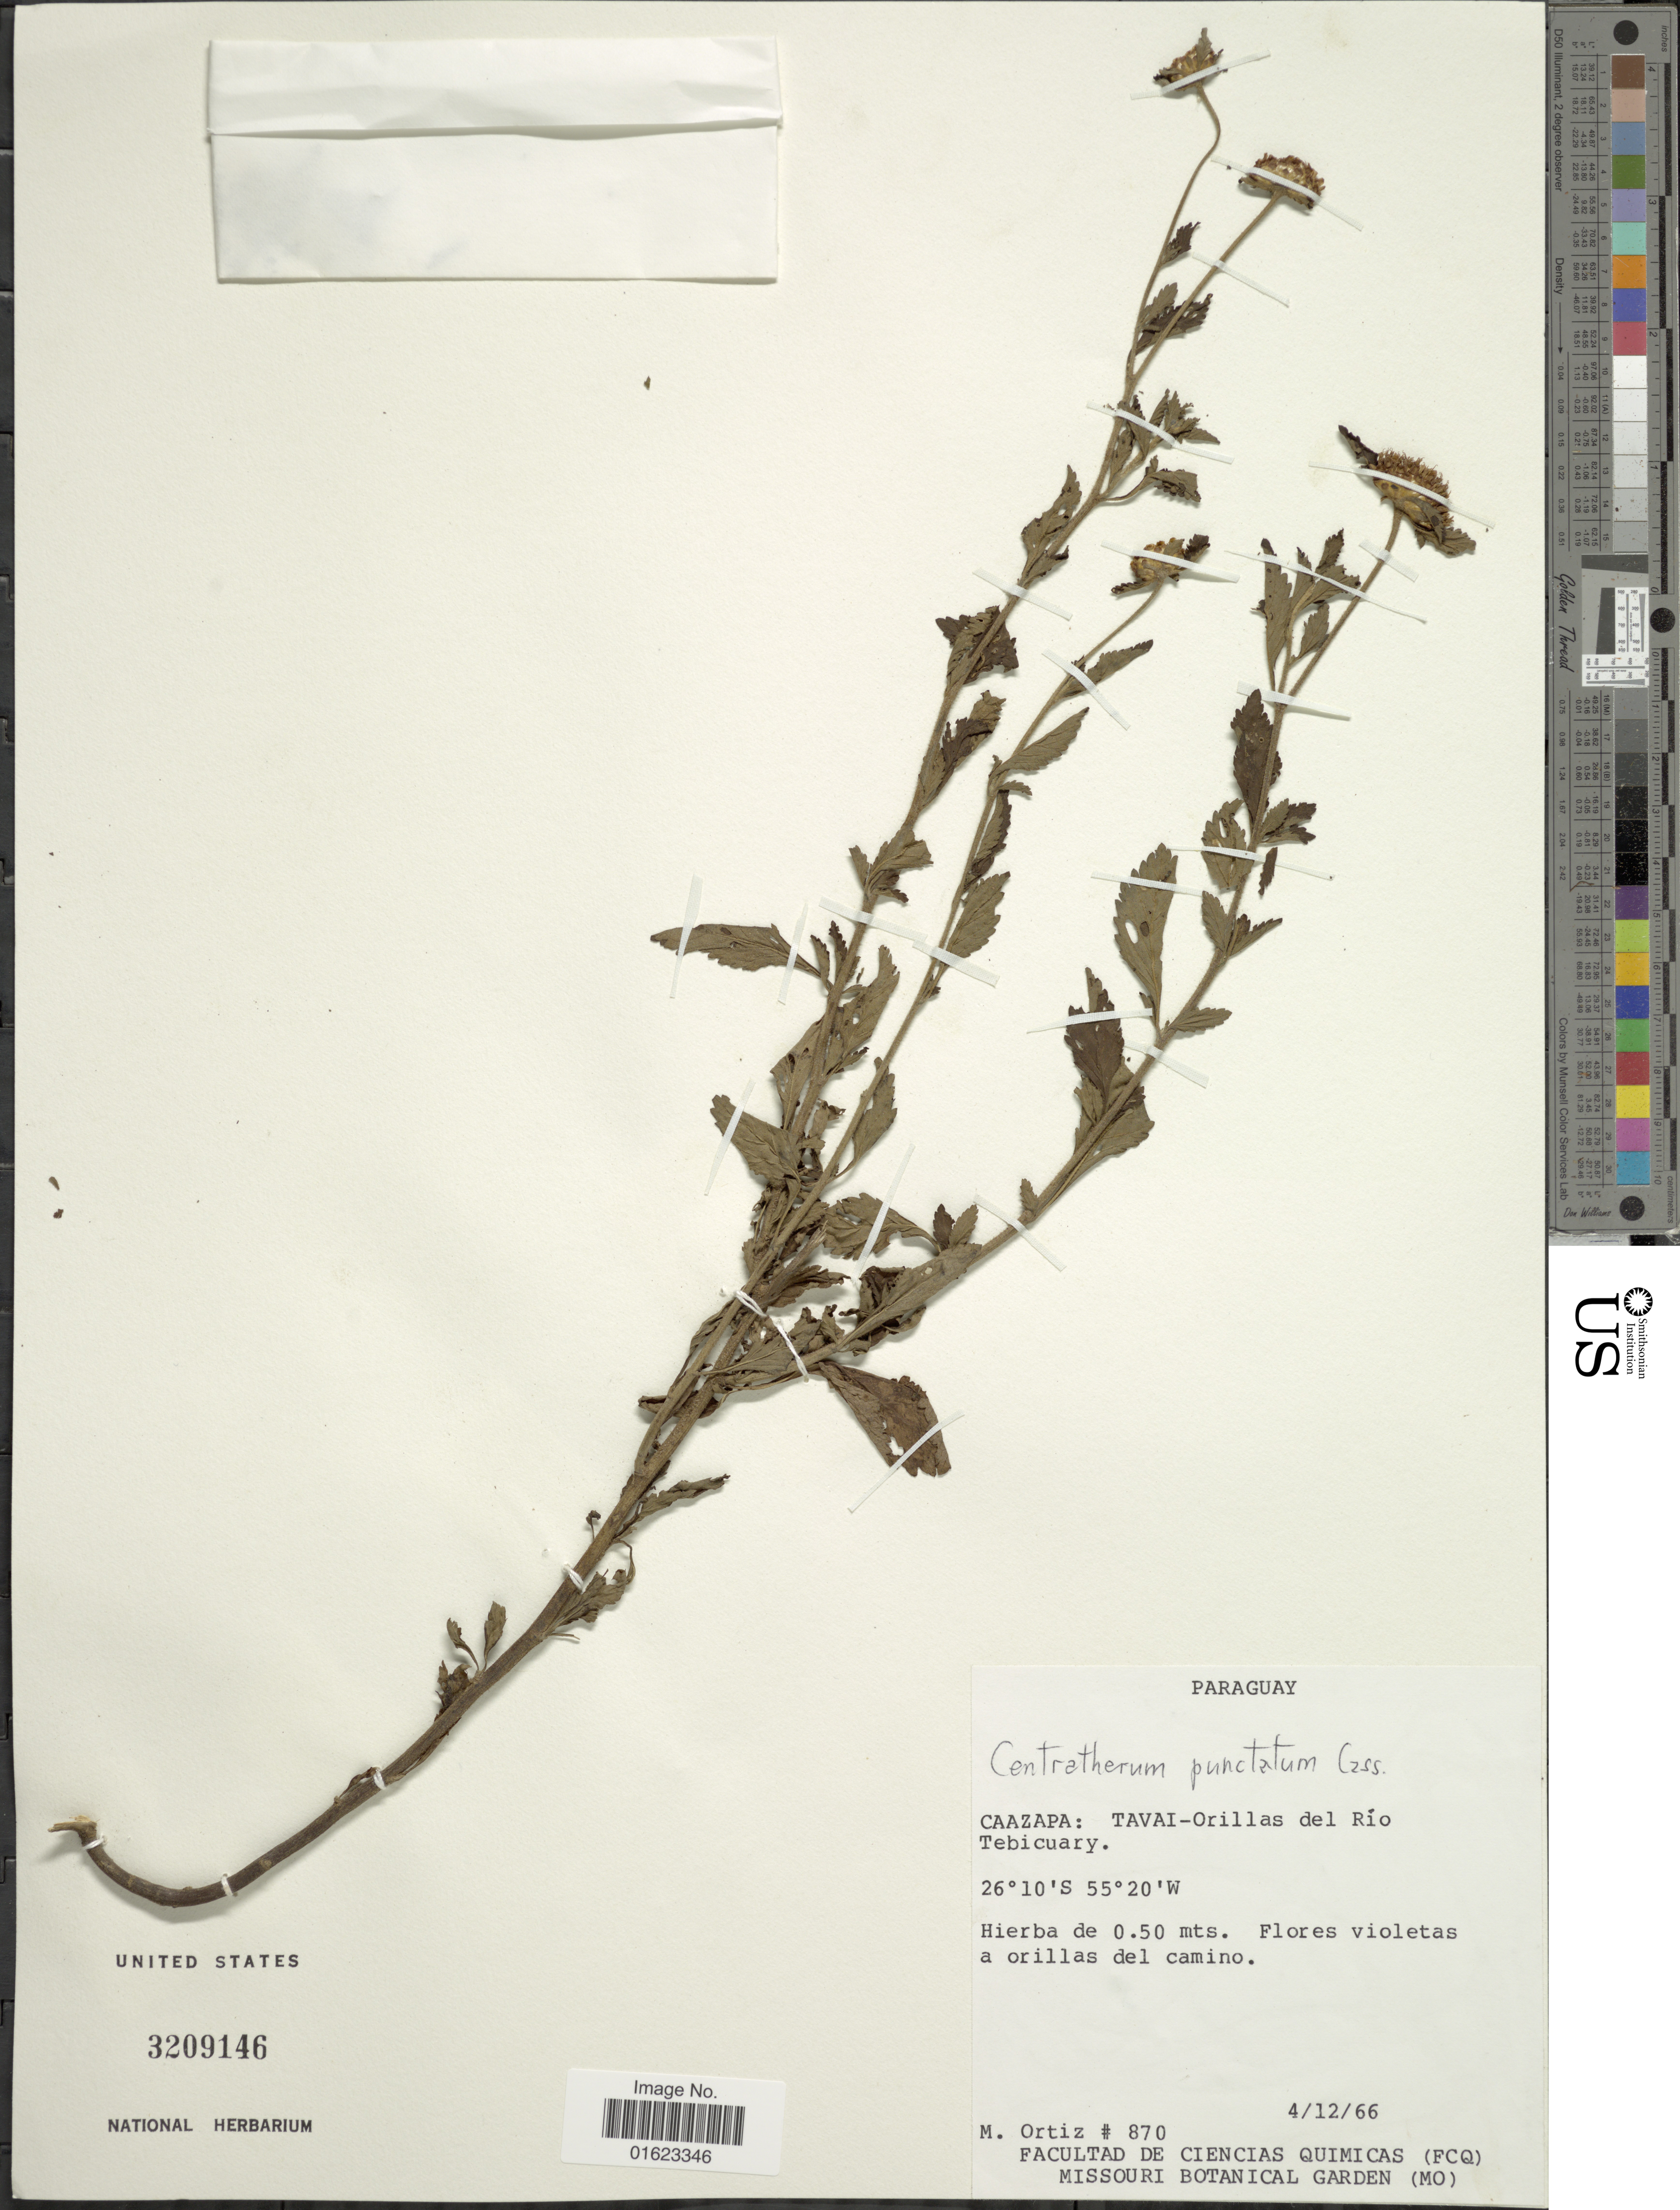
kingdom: Plantae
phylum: Tracheophyta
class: Magnoliopsida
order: Asterales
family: Asteraceae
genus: Centratherum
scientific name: Centratherum punctatum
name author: Cass.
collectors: M. Ortíz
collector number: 870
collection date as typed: Transcribed d/m/y: 4/12/66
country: Paraguay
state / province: Caazapa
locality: Caazapa: Tavai - Orillas del Rio Tebicuary.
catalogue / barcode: US 3209146